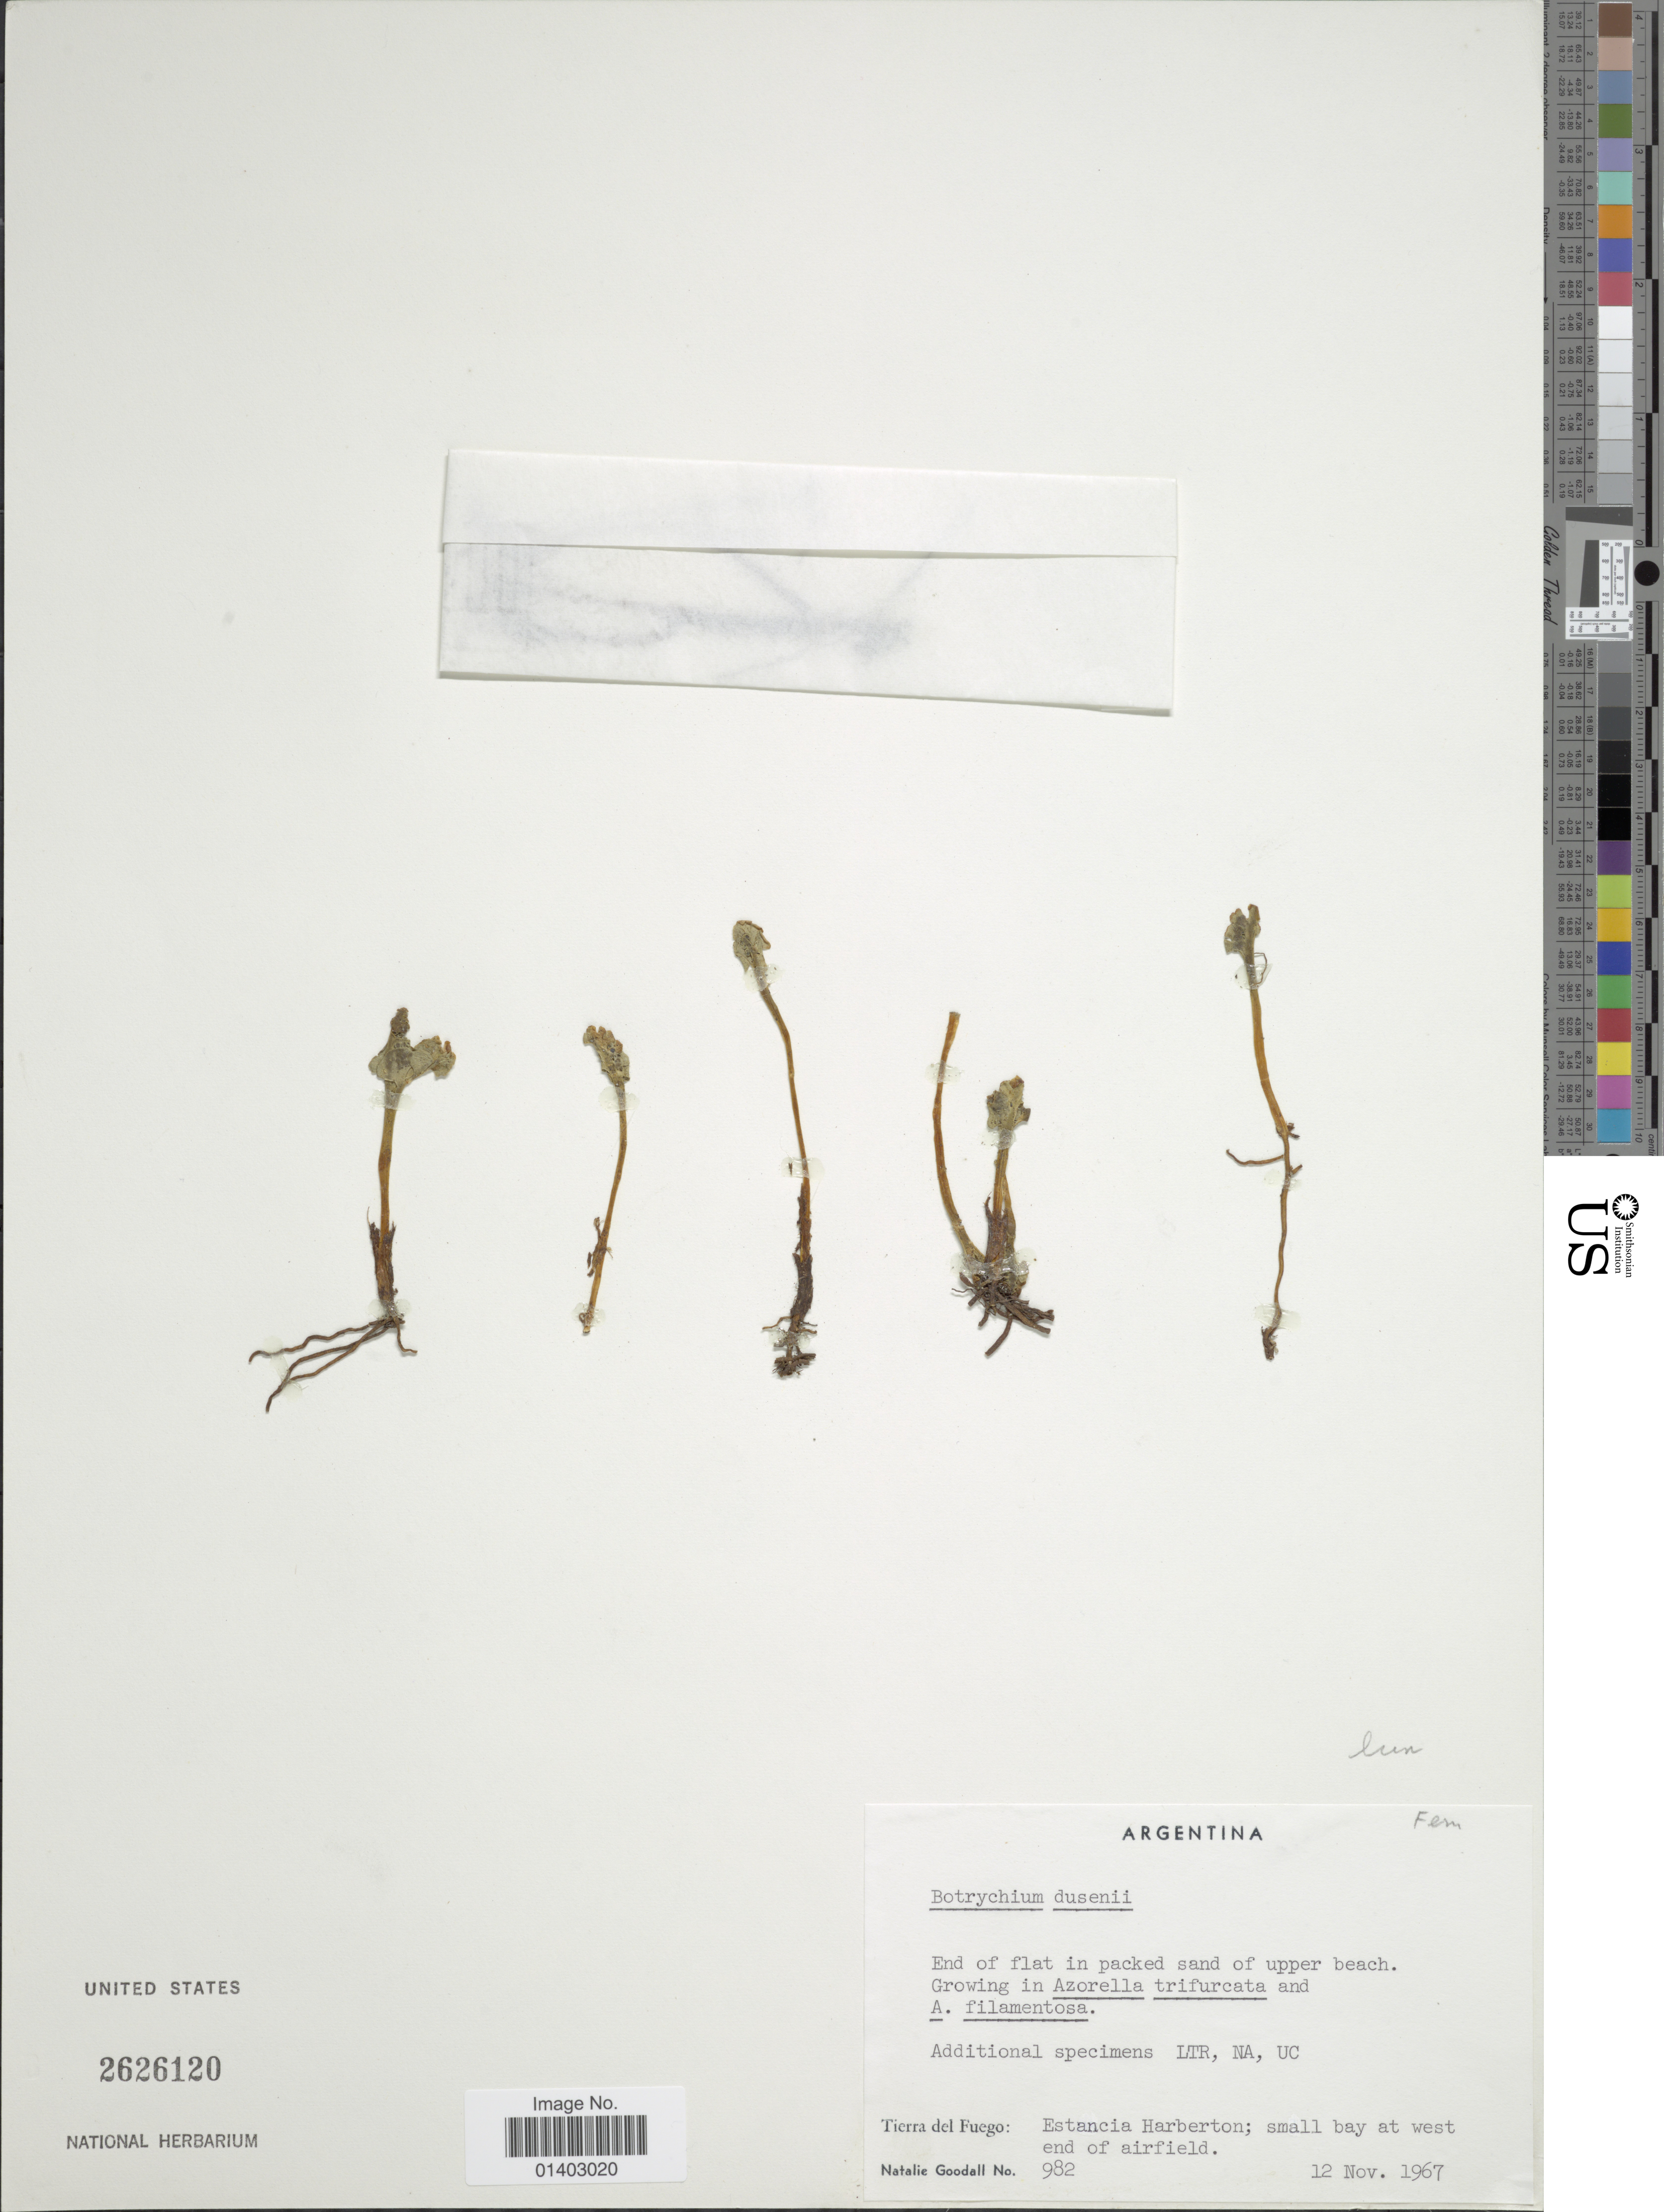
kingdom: Plantae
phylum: Tracheophyta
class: Polypodiopsida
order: Ophioglossales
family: Ophioglossaceae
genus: Botrychium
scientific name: Botrychium dusenii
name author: (Christ) Alston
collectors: N. Goodall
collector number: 982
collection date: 1967-11-12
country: Argentina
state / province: Tierra del Fuego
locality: Estancia Harberton; small bay at west end of airfield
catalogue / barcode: US 2626120